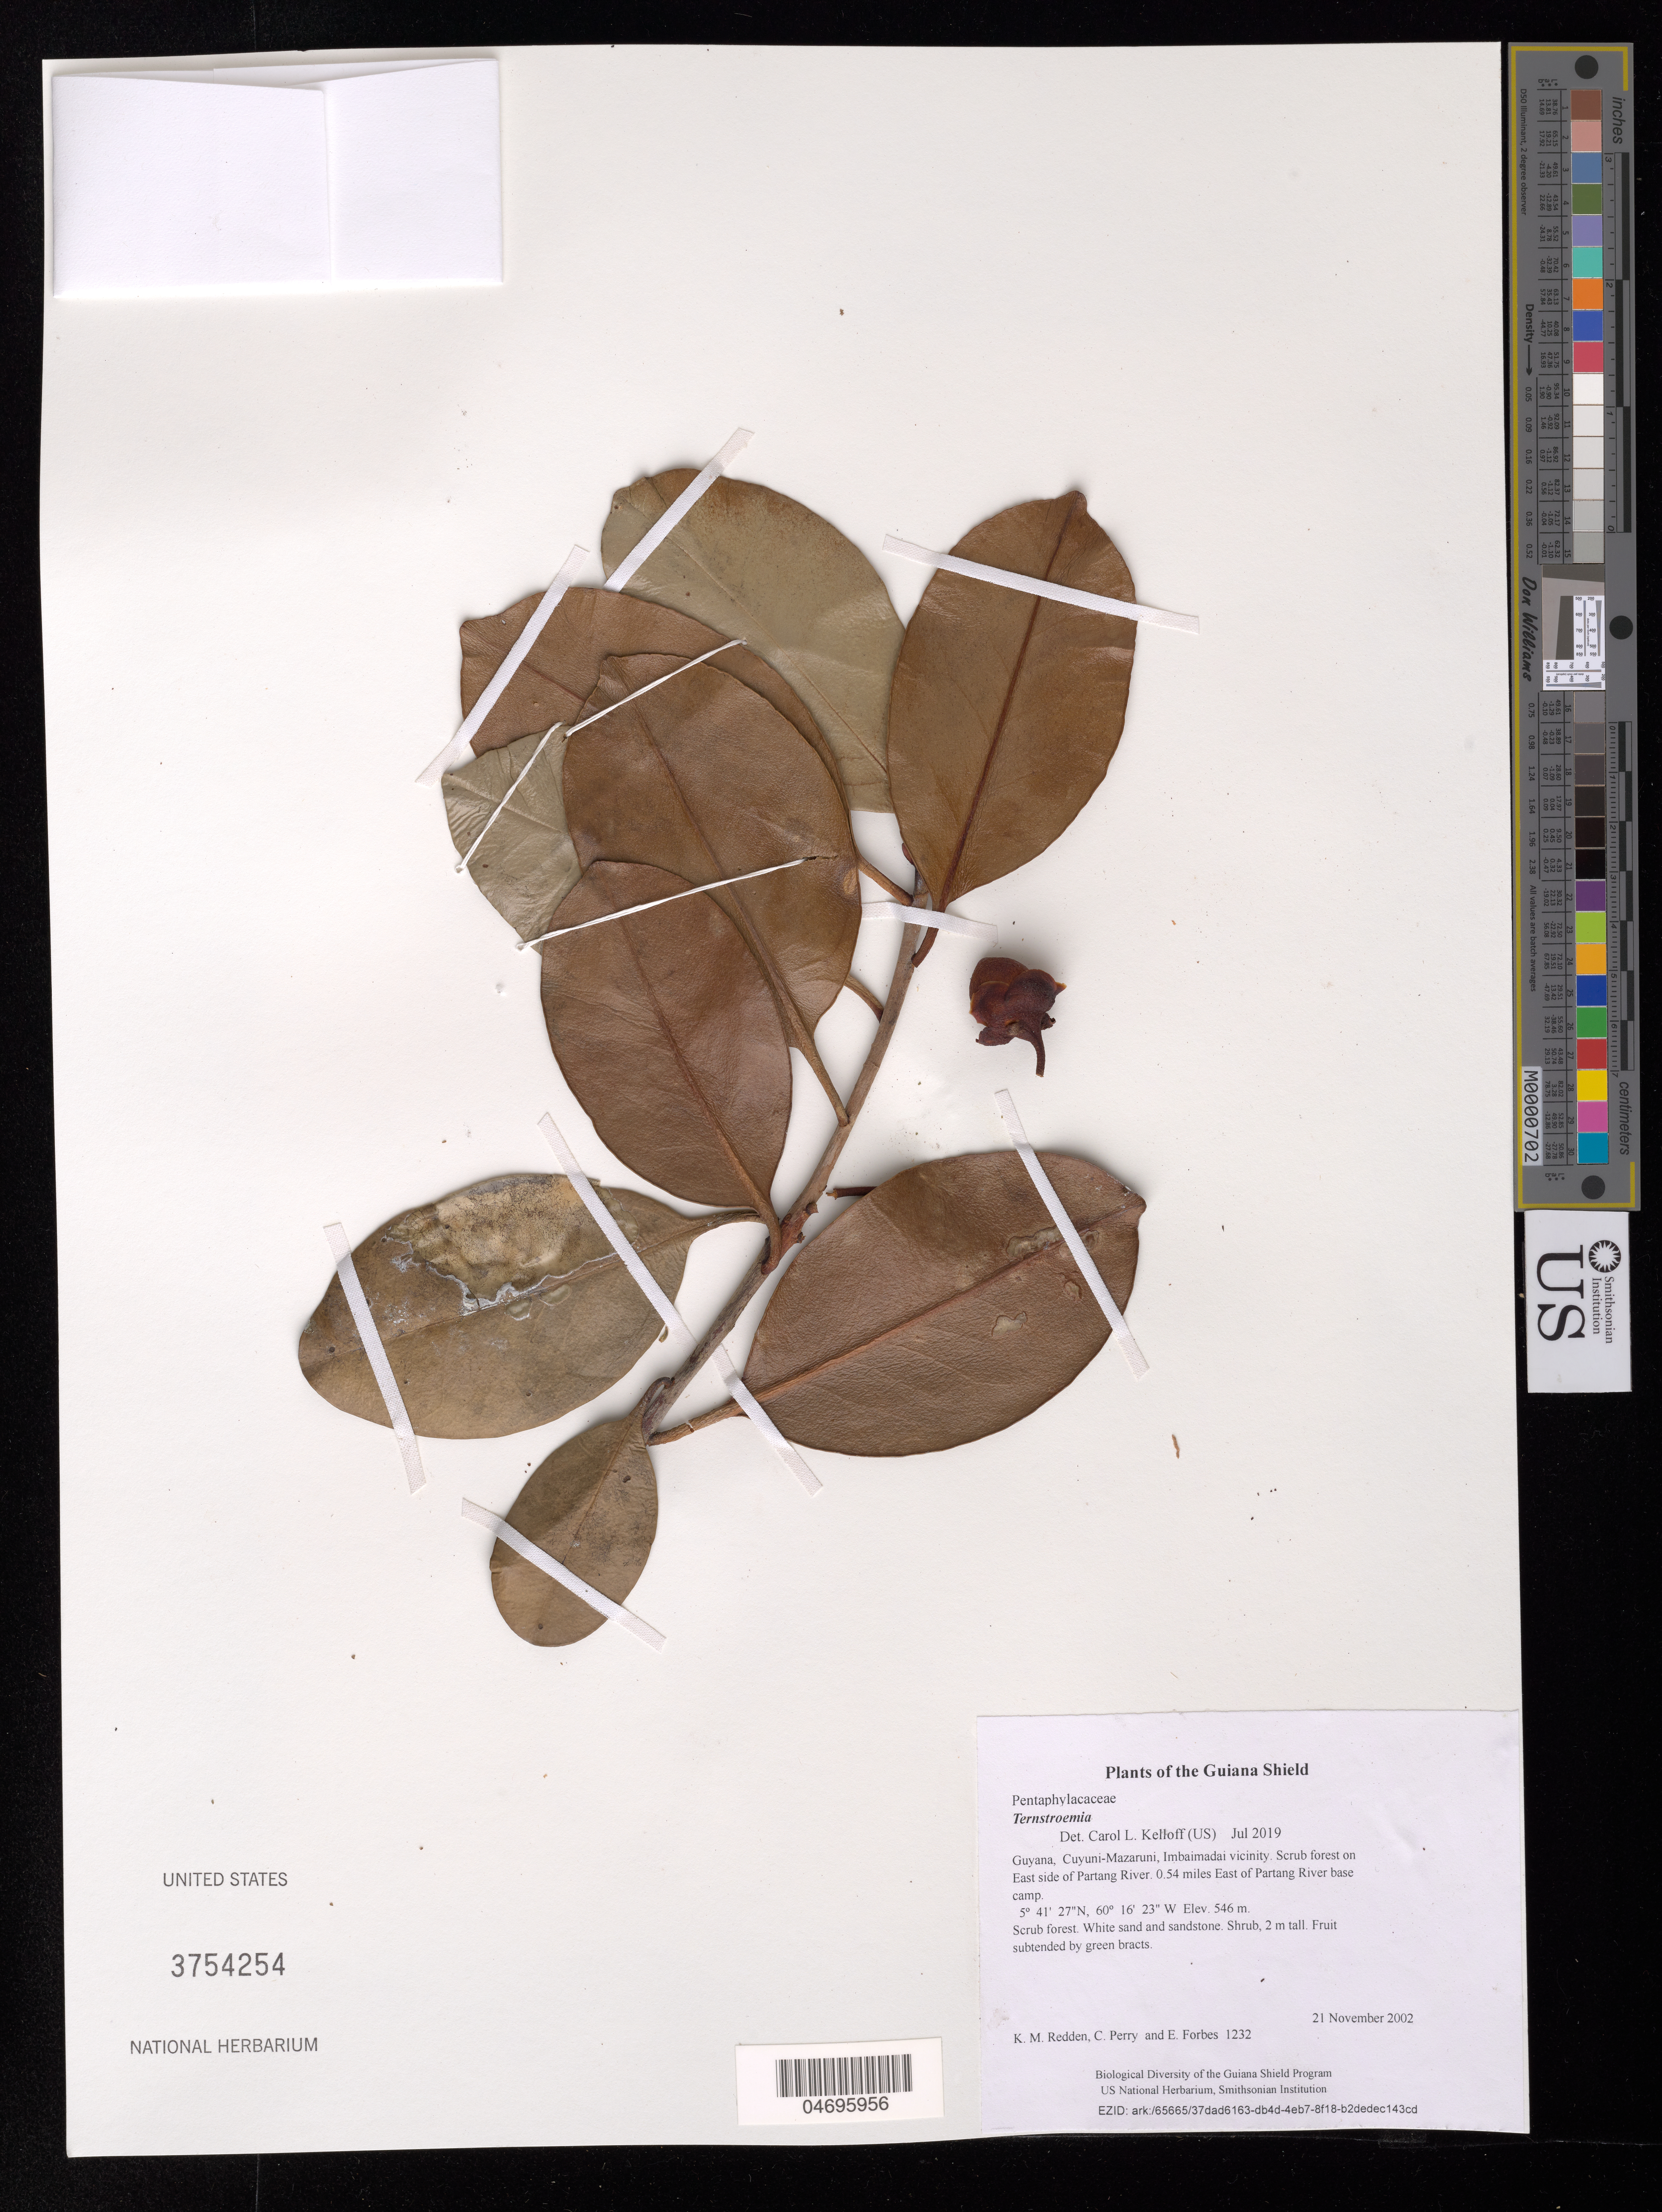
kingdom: Plantae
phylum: Tracheophyta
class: Magnoliopsida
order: Ericales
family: Pentaphylacaceae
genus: Ternstroemia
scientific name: Ternstroemia sp.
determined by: Kelloff, Carol L., (US), Smithsonian Institution - National Museum of Natural History (UNITED STATES)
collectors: K. M. Redden, C. Perry & E. Forbes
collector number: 1232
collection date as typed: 21 November 2002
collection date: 2002-11-21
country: Guyana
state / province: Cuyuni-Mazaruni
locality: Imbaimadai vicinity. Scrub forest on East side of Partang River. 0.54 miles East of Partang River base camp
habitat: Scrub forest. White sand and sandstone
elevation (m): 546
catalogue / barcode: US 3754254